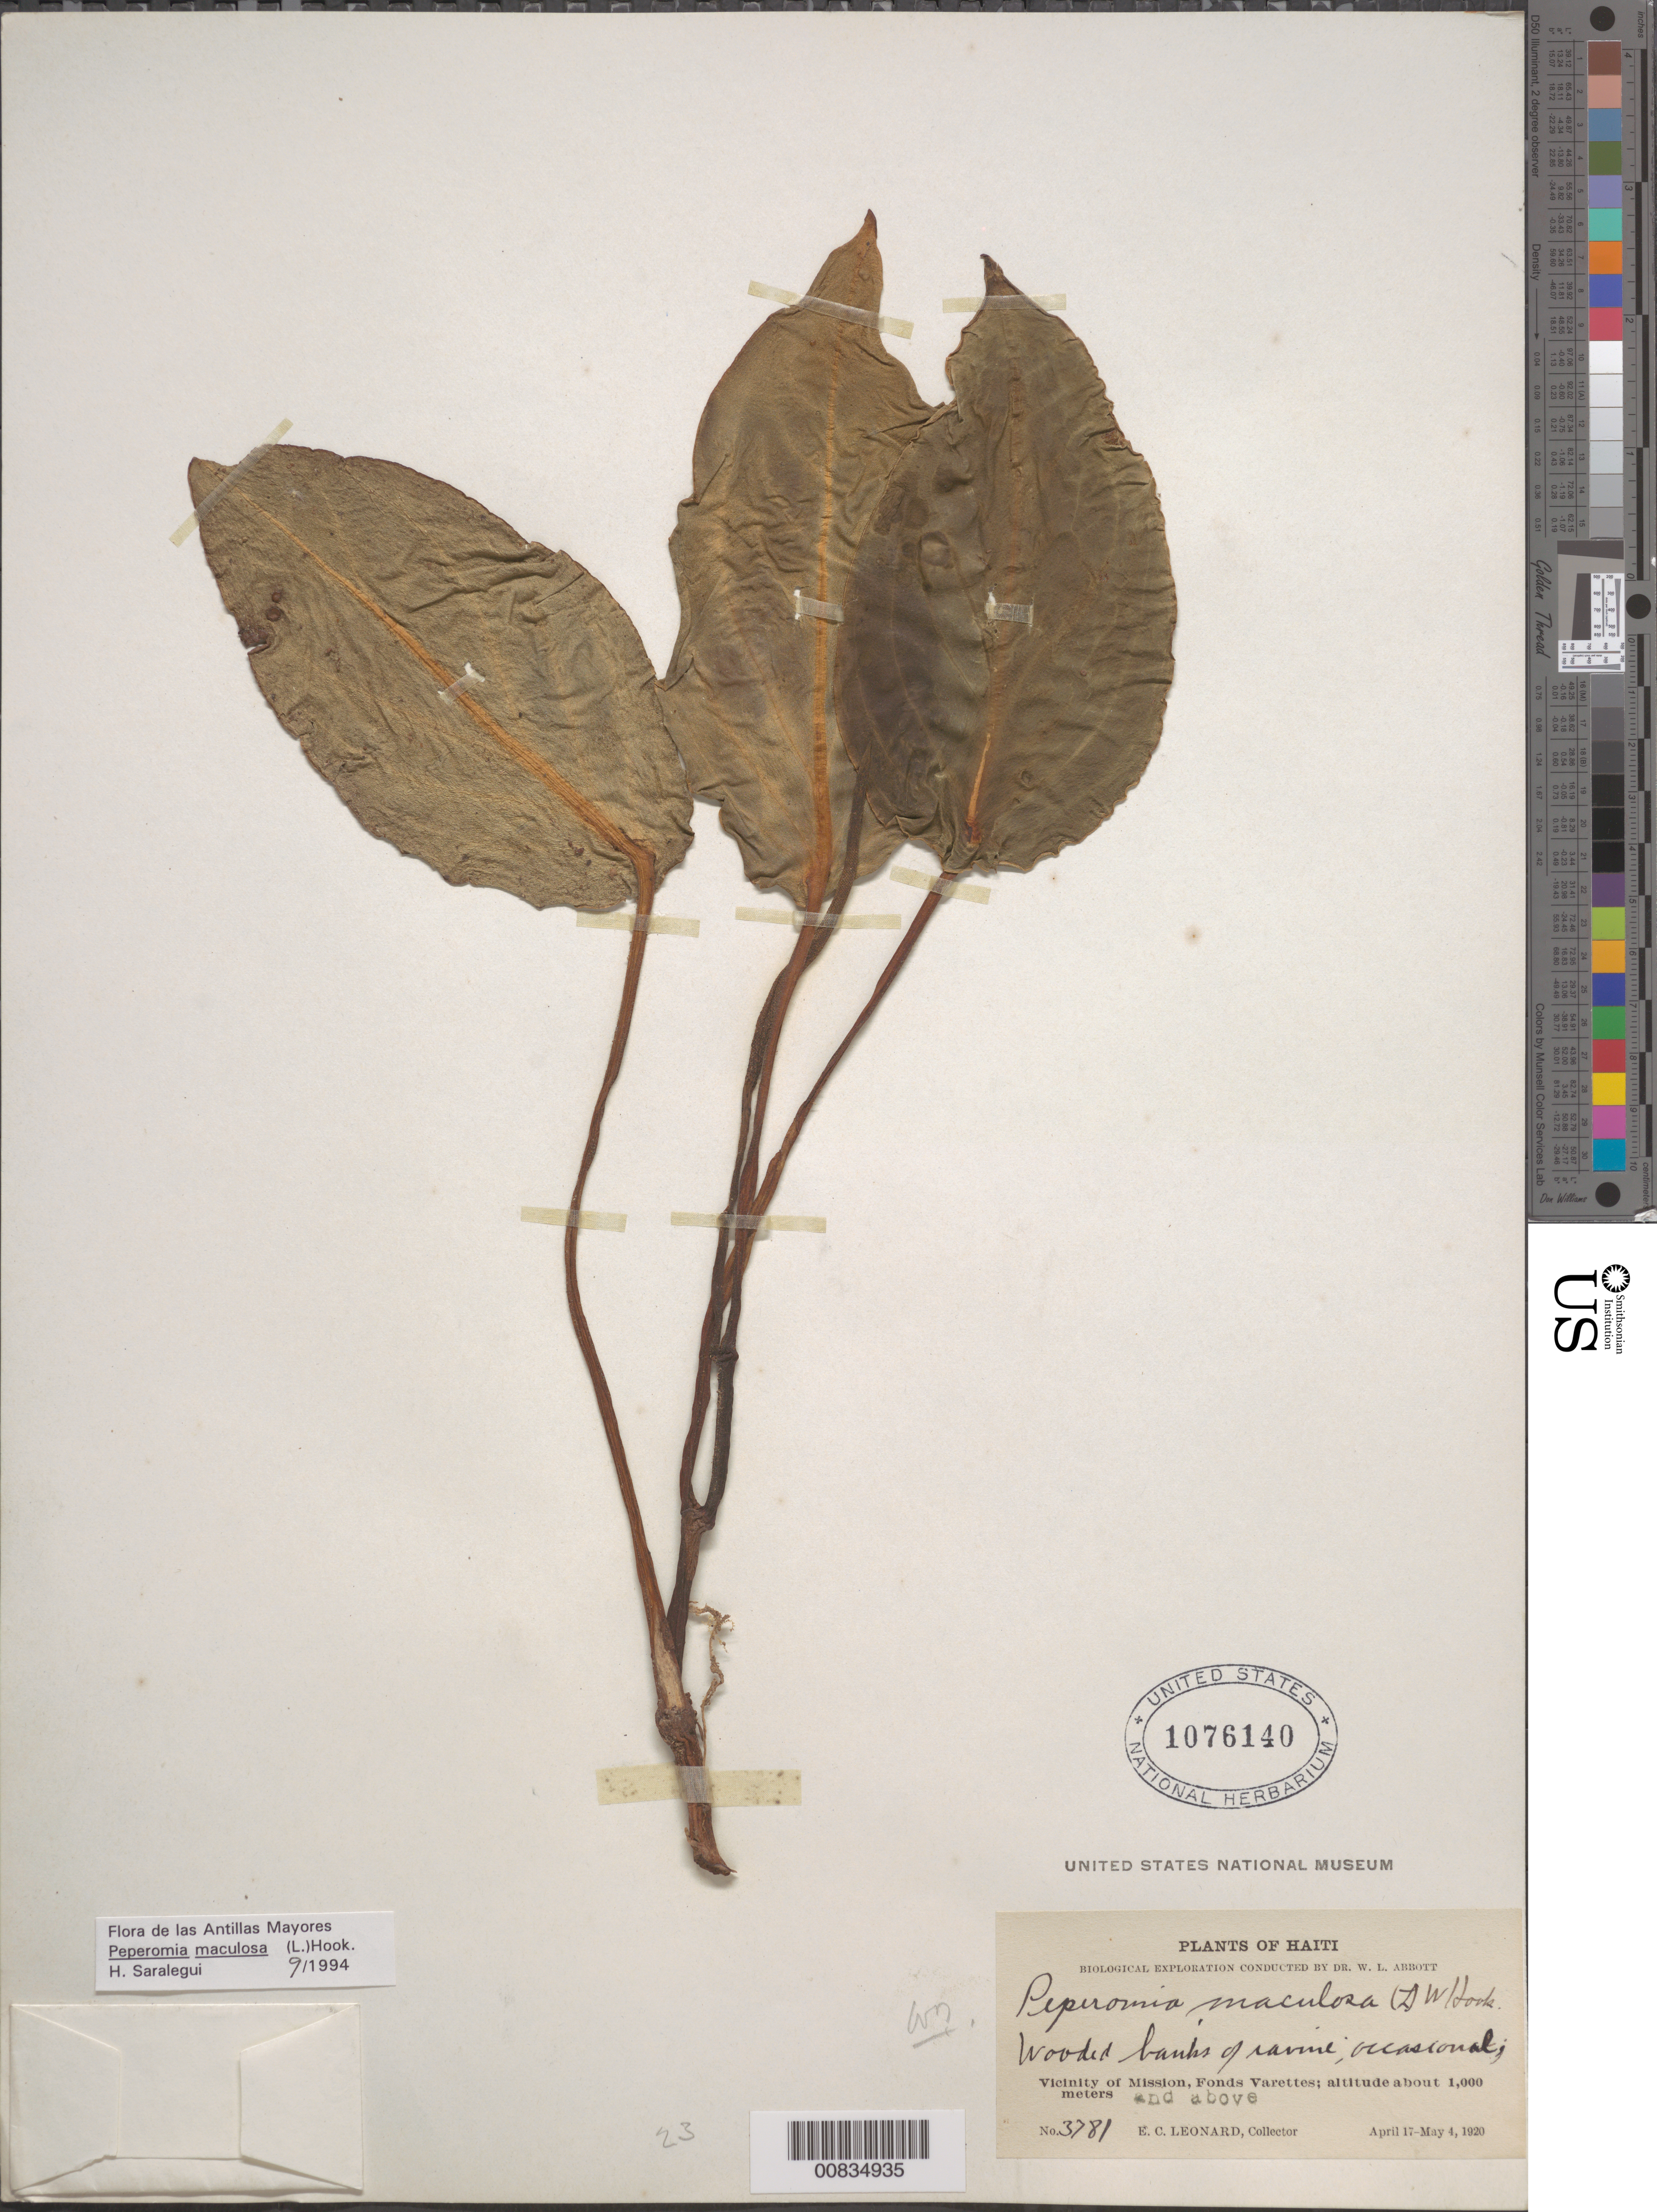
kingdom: Plantae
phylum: Tracheophyta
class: Magnoliopsida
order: Piperales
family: Piperaceae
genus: Peperomia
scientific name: Peperomia maculosa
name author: (L.) Hook.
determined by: Saralegui Boza, H., (HAJB), Jardin Botanico Nacional (Habana)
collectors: E. C. Leonard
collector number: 3781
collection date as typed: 17 Apr 1920 to 04 May 1920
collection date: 1920-04-17/1920-05-04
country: Haiti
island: Hispaniola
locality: Vicinity of Mission, Fonds Varettes.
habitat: Wooded banks of ravine.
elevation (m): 1000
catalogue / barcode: US 1076140